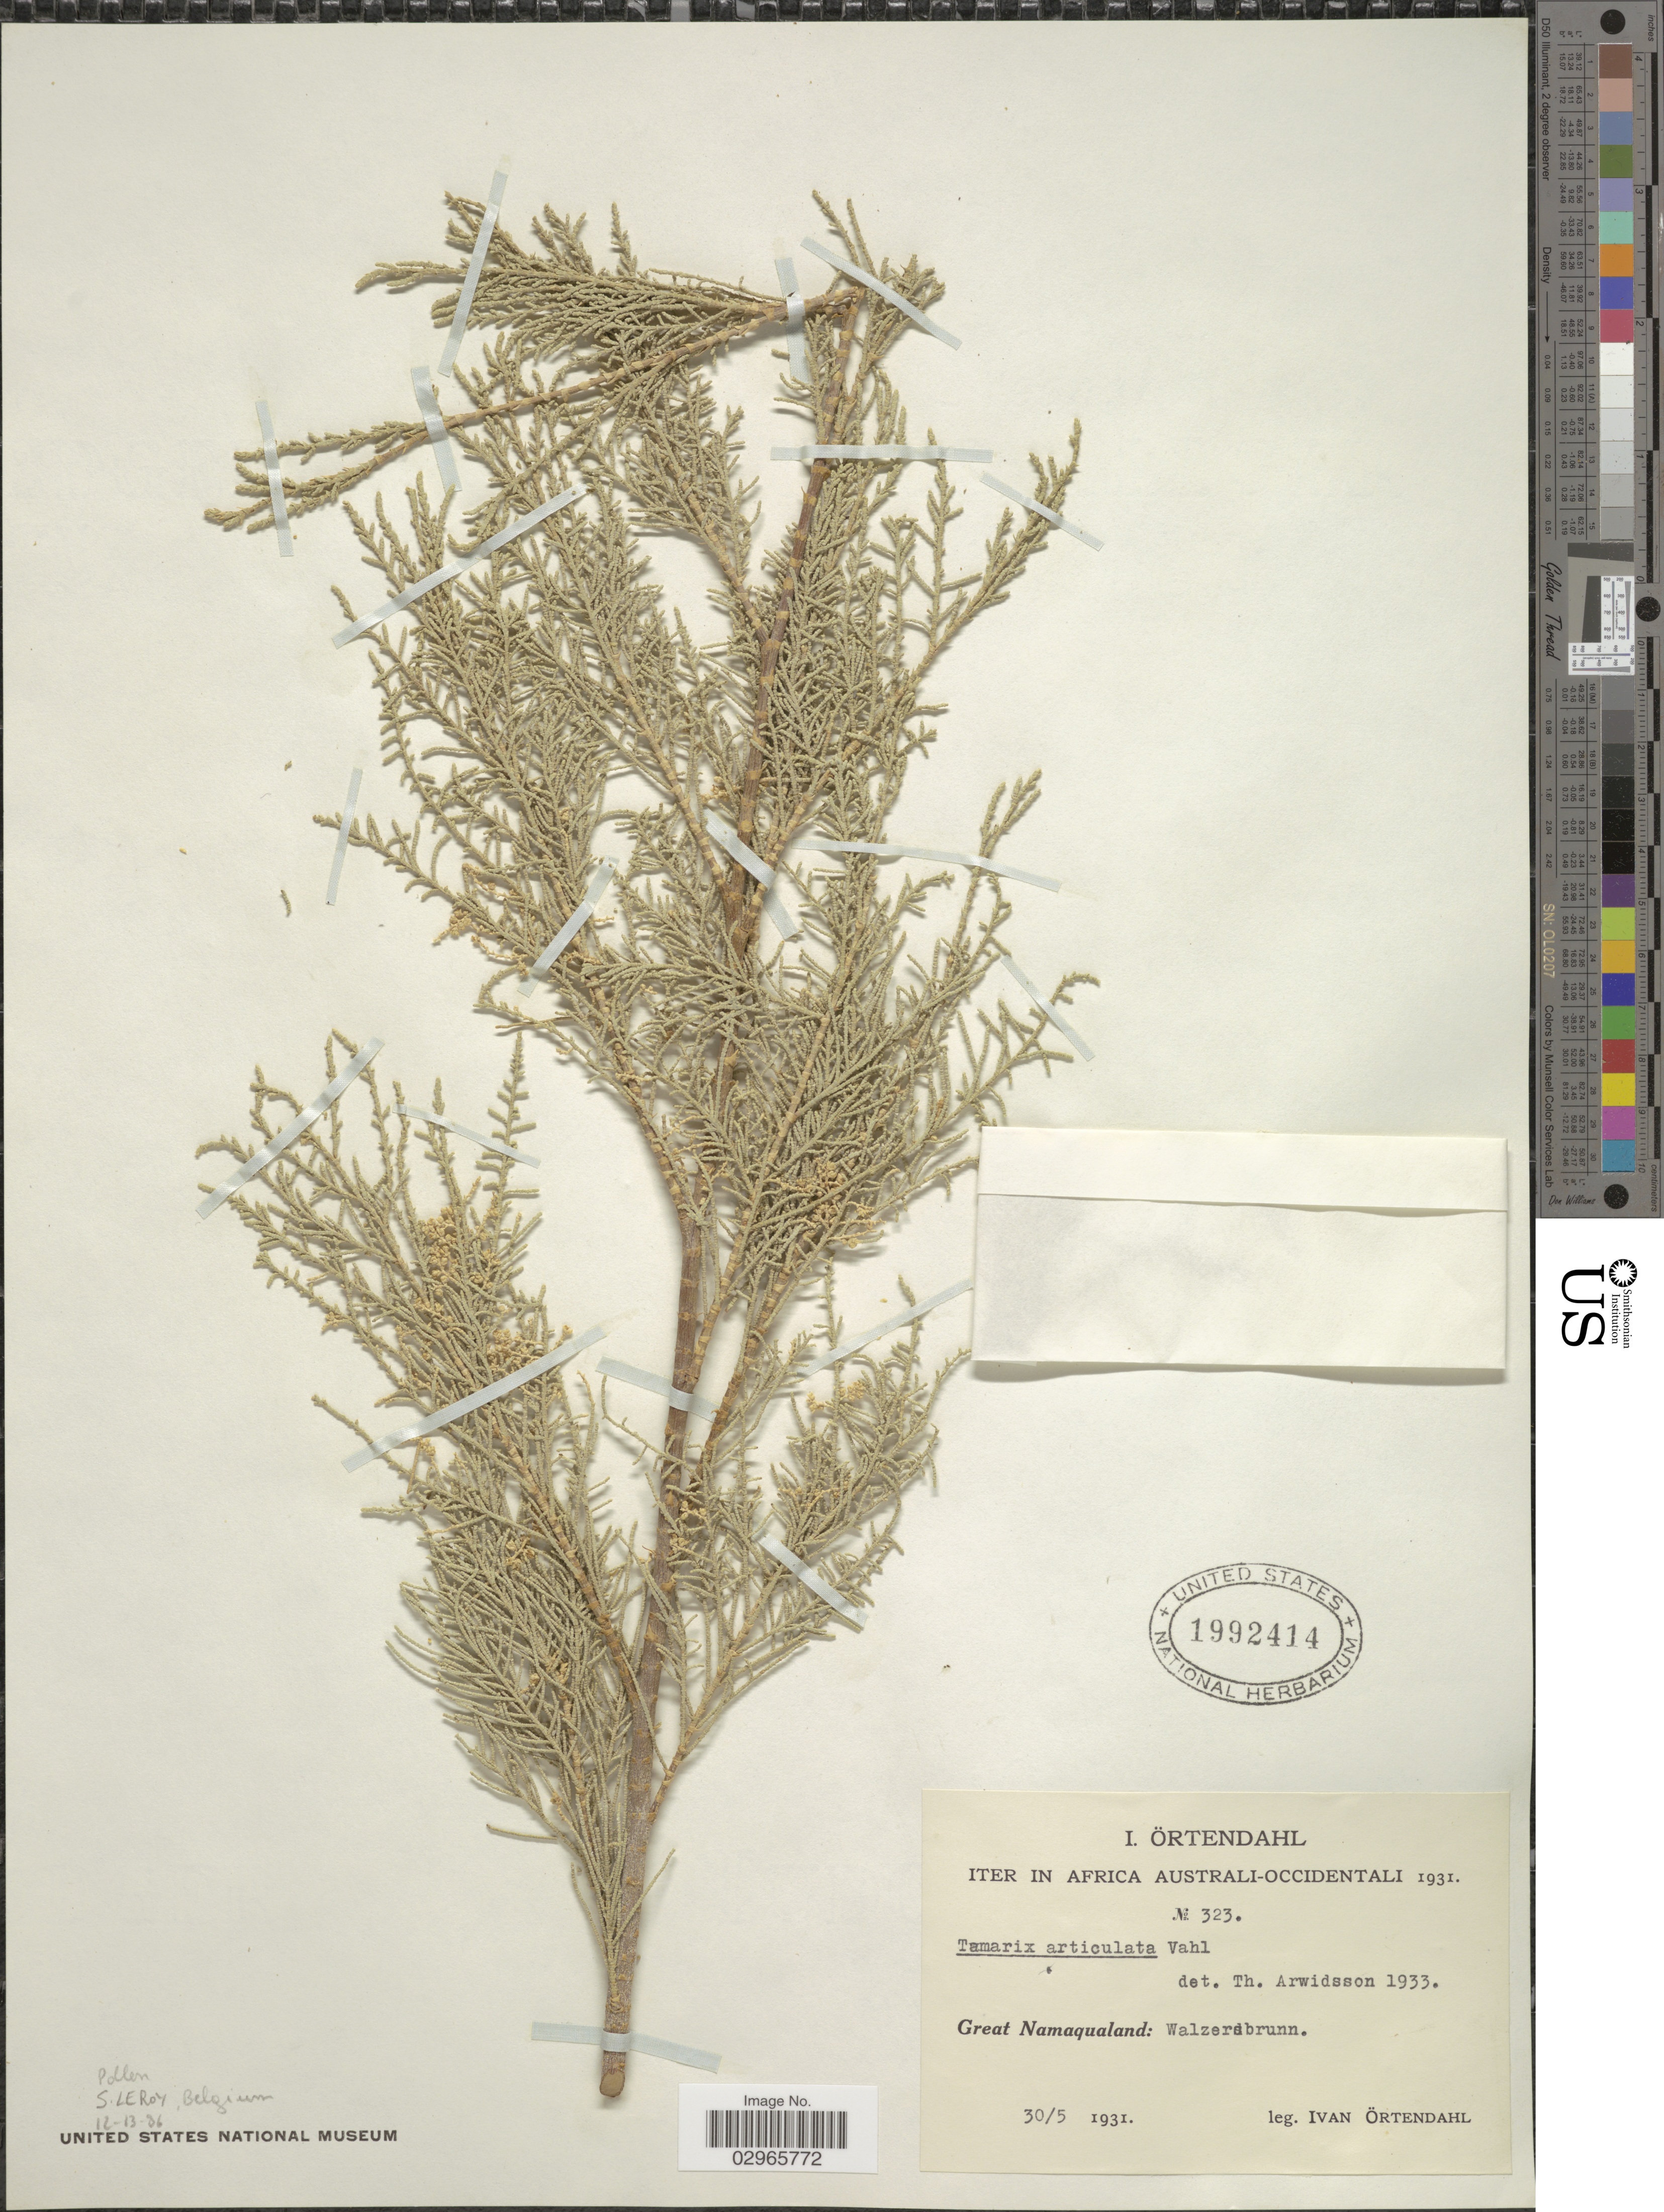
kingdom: Plantae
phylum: Tracheophyta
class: Magnoliopsida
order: Caryophyllales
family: Tamaricaceae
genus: Tamarix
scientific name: Tamarix aphylla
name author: (L.) H. Karst.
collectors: I. Ortendahl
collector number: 323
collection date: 1931-05-30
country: Namibia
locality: Iter in Africa australi-occidentali. Great Namaqualand: Walzersbrunn.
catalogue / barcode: US 1992414